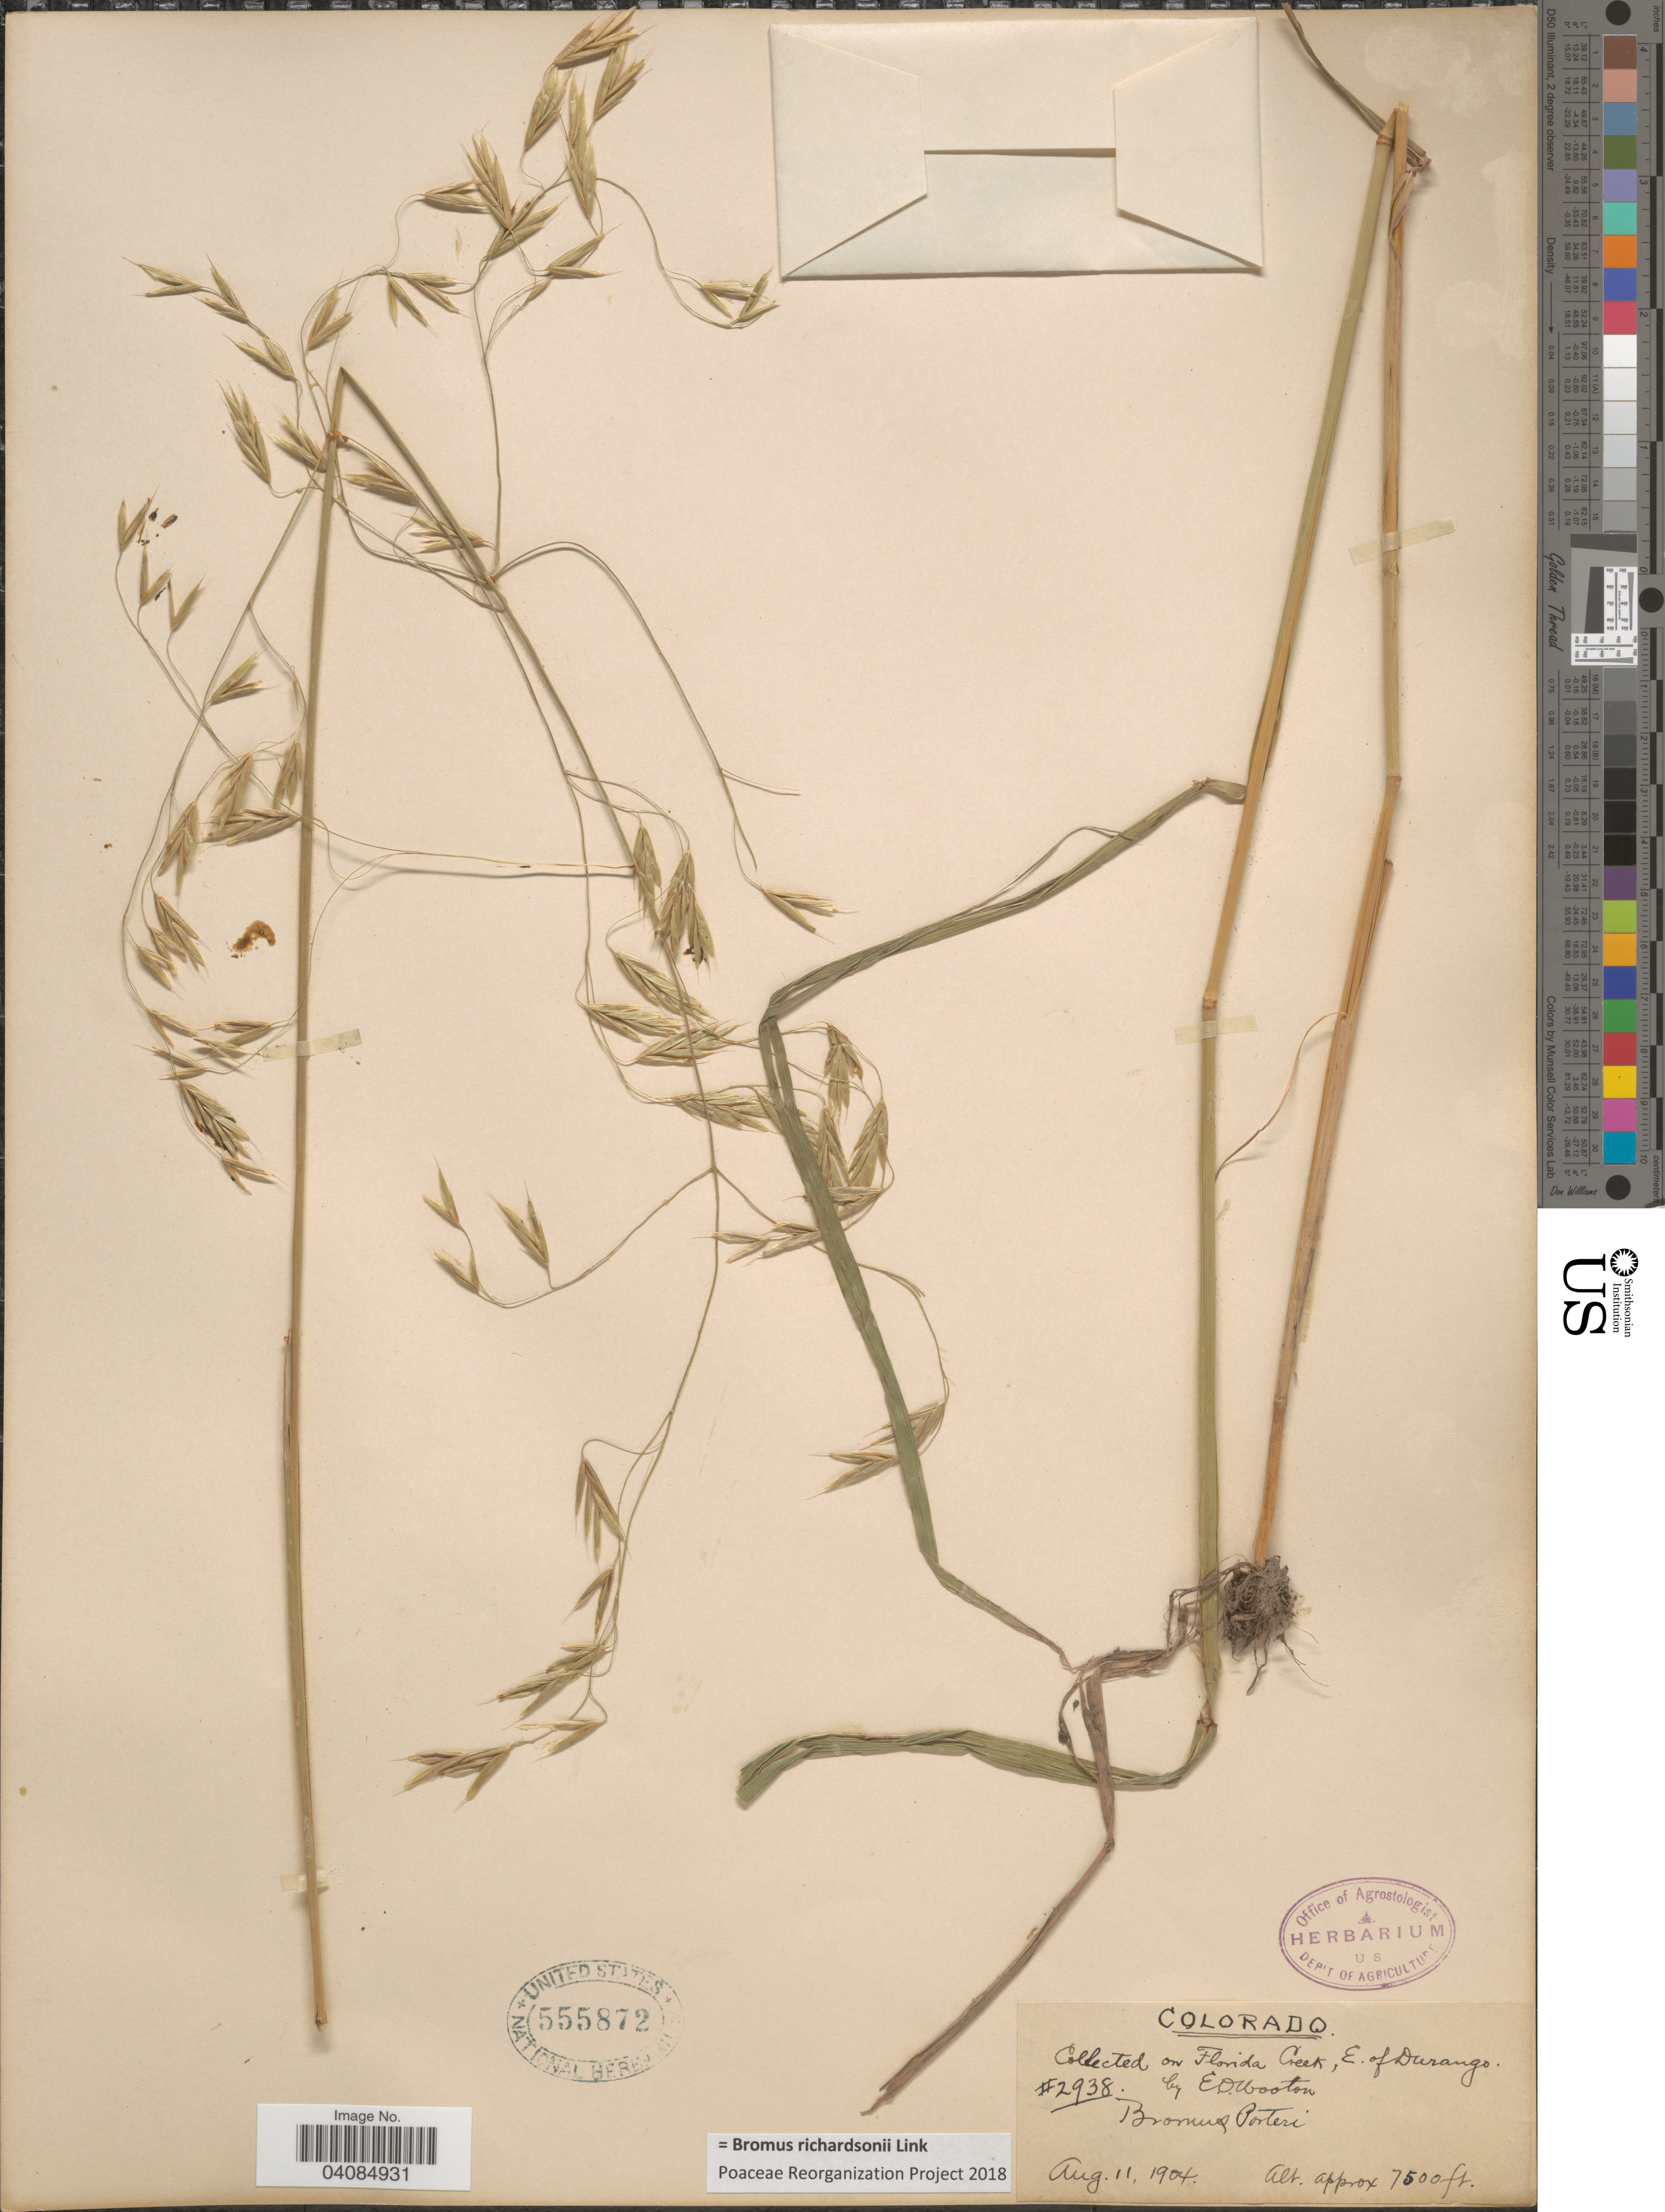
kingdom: Plantae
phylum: Tracheophyta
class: Liliopsida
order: Poales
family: Poaceae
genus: Bromus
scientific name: Bromus racemosus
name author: L.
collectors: E. O. Wooton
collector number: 2938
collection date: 1904-08-11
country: United States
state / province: Colorado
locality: On Florida Creek, E. of Durango.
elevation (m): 2286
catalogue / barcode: US 555872